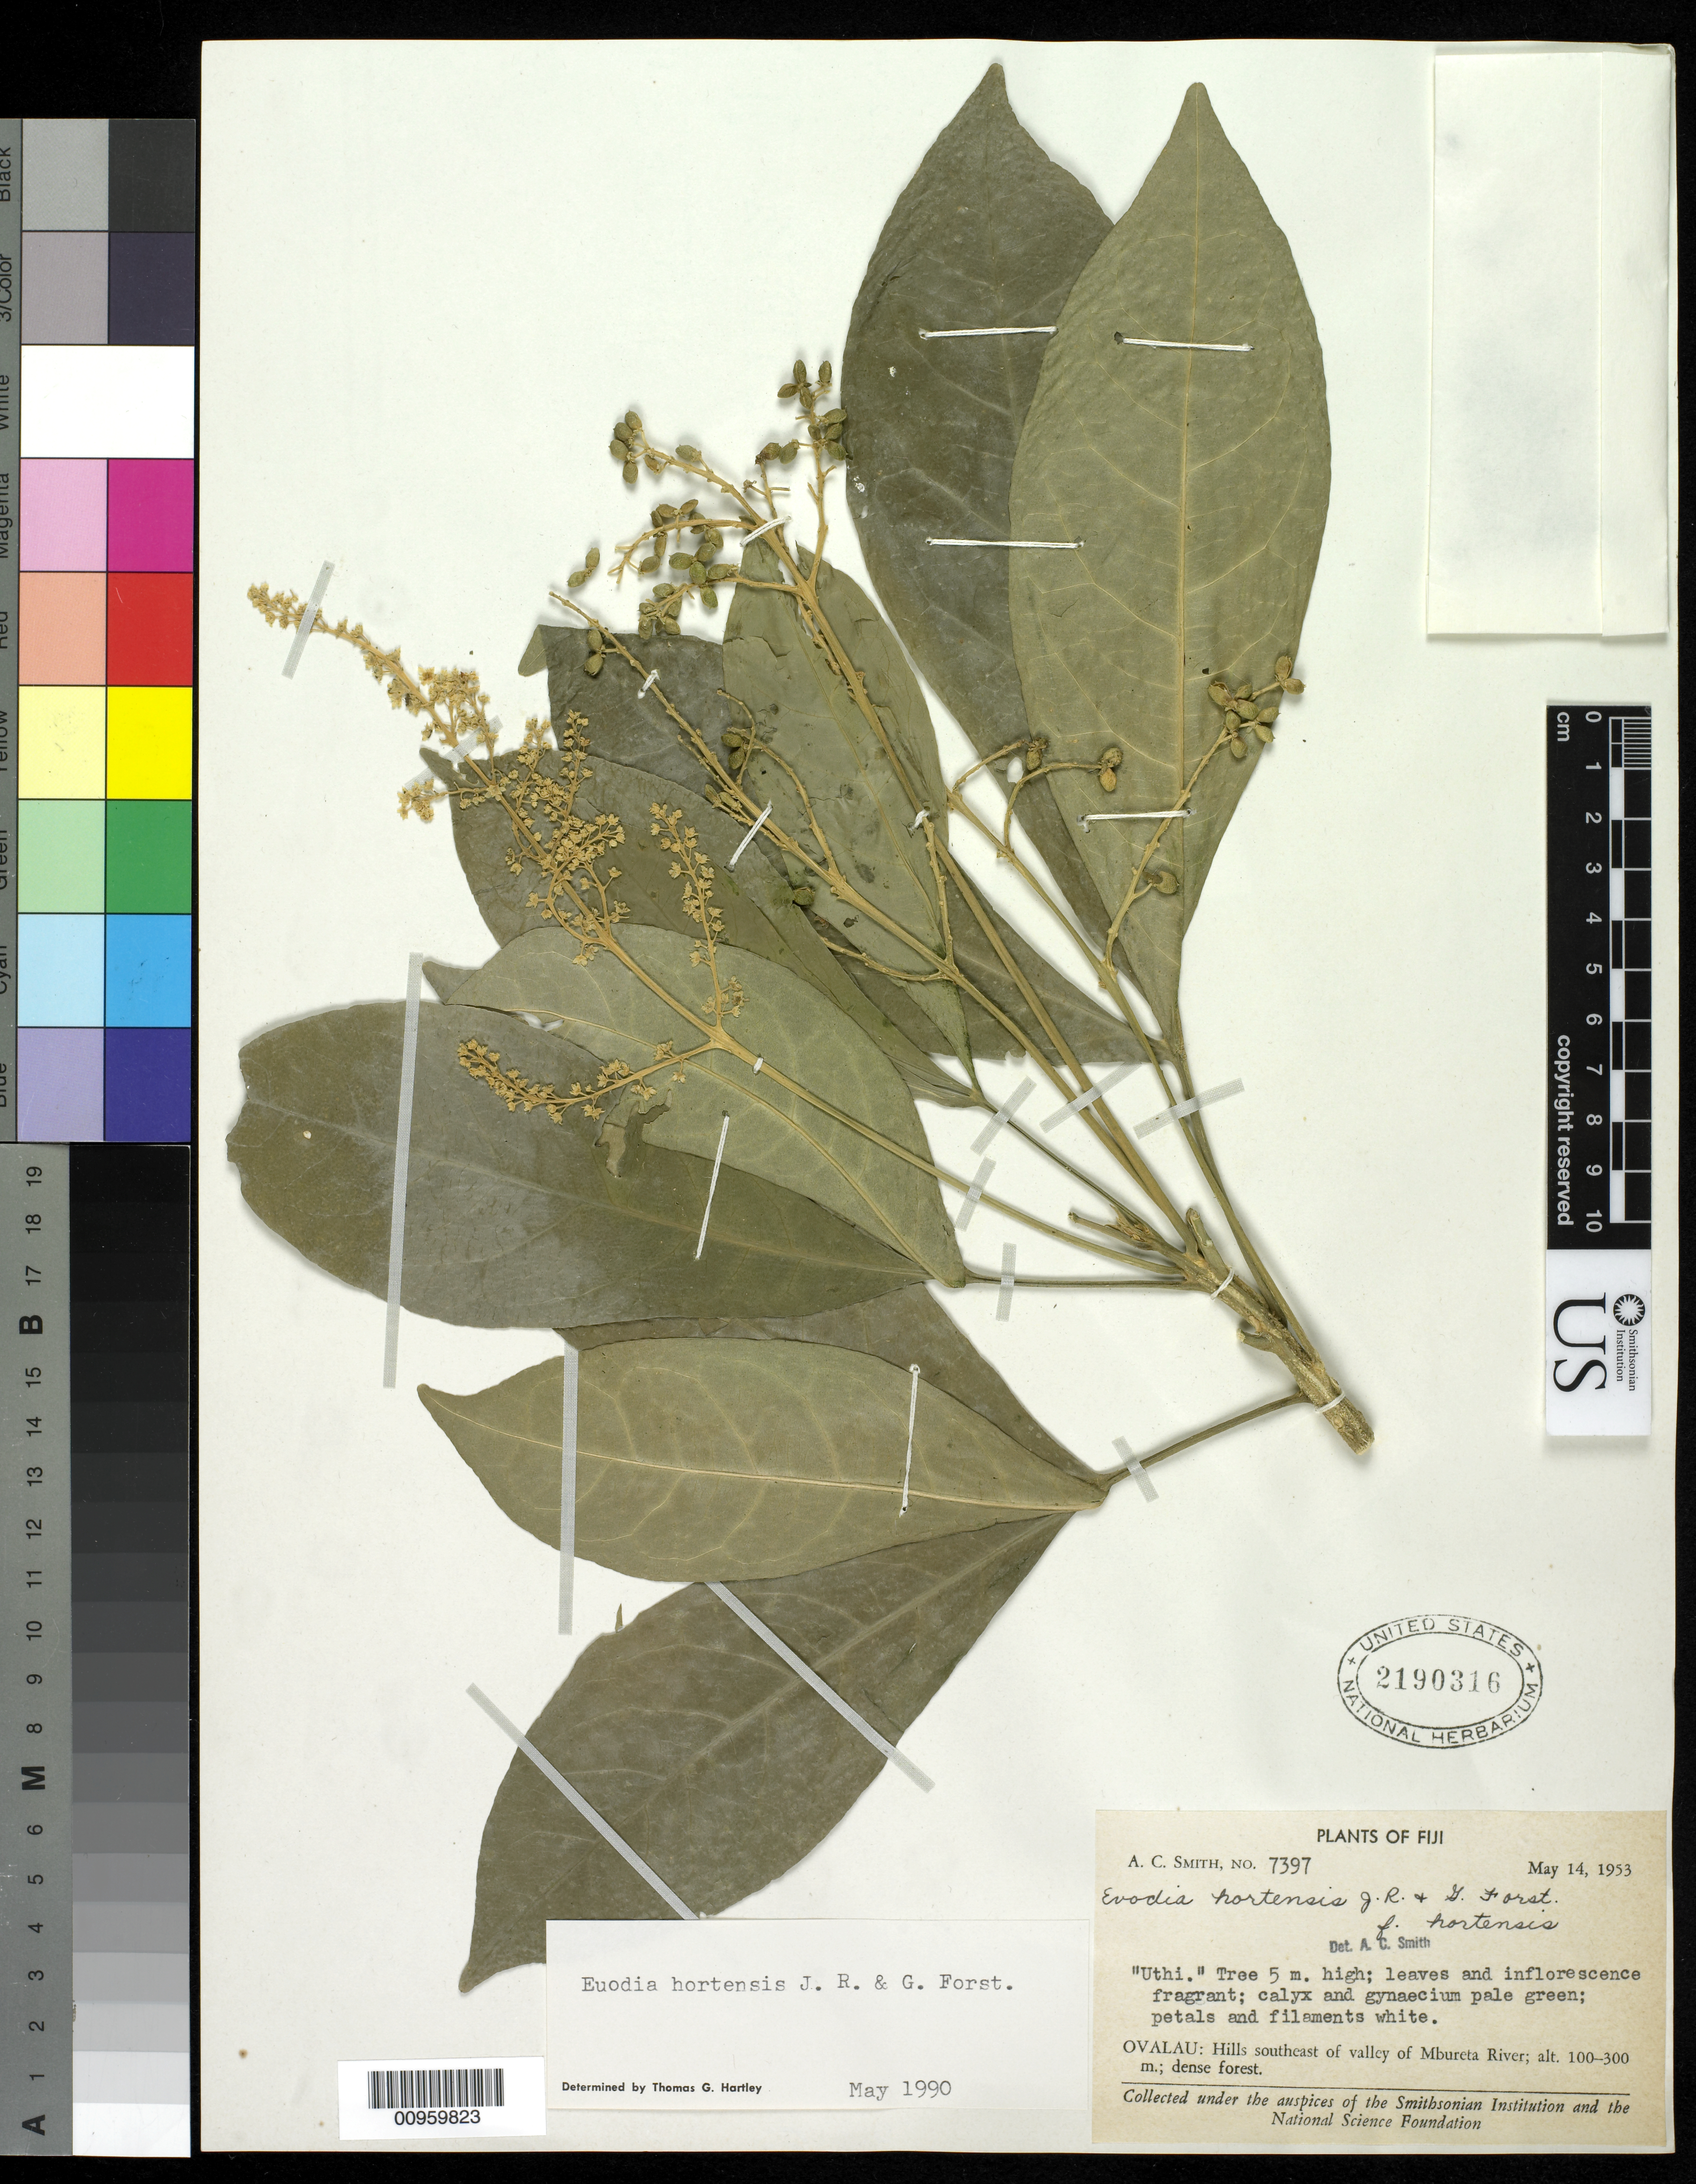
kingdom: Plantae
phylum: Tracheophyta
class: Magnoliopsida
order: Sapindales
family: Rutaceae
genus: Euodia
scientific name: Euodia hortensis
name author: J.R. Forst. & G. Forst.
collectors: C. A. Smith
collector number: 7397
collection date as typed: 14 May 1953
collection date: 1953-05-14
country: Fiji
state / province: Eastern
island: Ovalau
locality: Hills SE of Mburetta River valley; dense forest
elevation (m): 100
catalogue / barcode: US 2190316